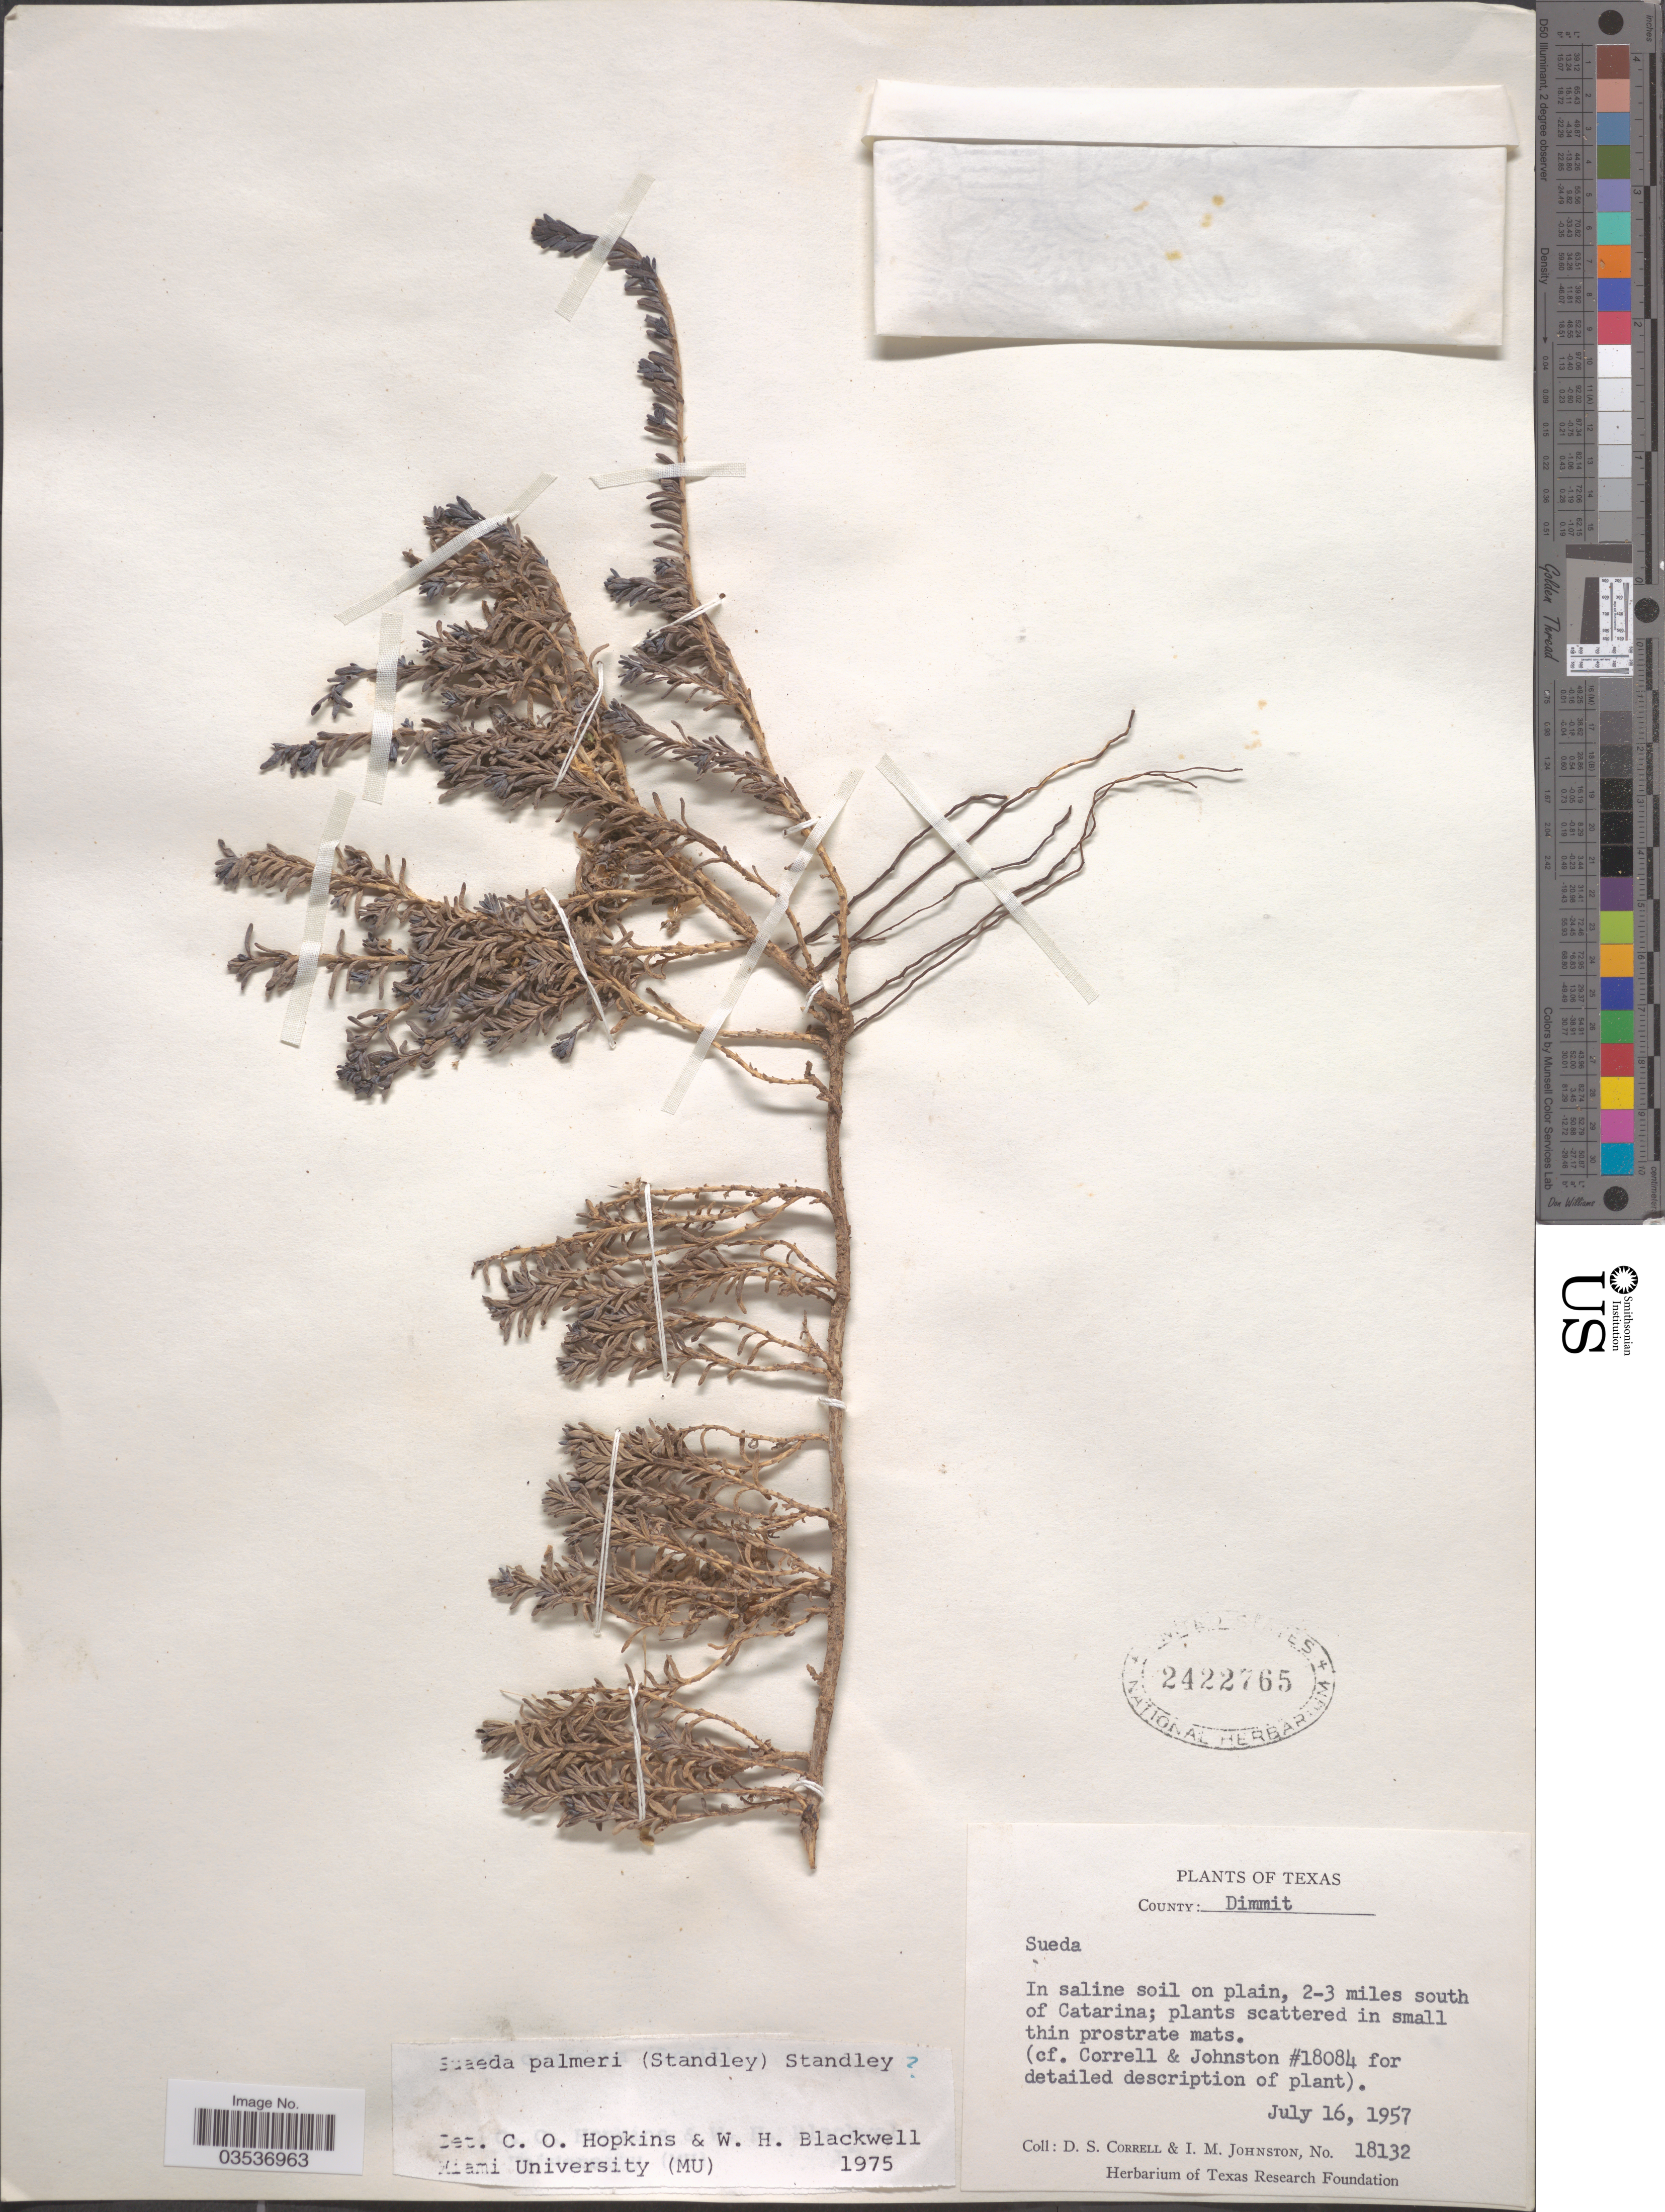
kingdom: Plantae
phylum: Tracheophyta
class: Magnoliopsida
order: Caryophyllales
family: Amaranthaceae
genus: Suaeda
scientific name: Suaeda palmeri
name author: (Standl.) Standl.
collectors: D. S. Correll & I.M. Johnston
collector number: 18132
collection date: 1957-07-16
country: United States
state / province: Texas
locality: County: Dimmit. 2-3 miles south of Catarina.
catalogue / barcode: US 2422765